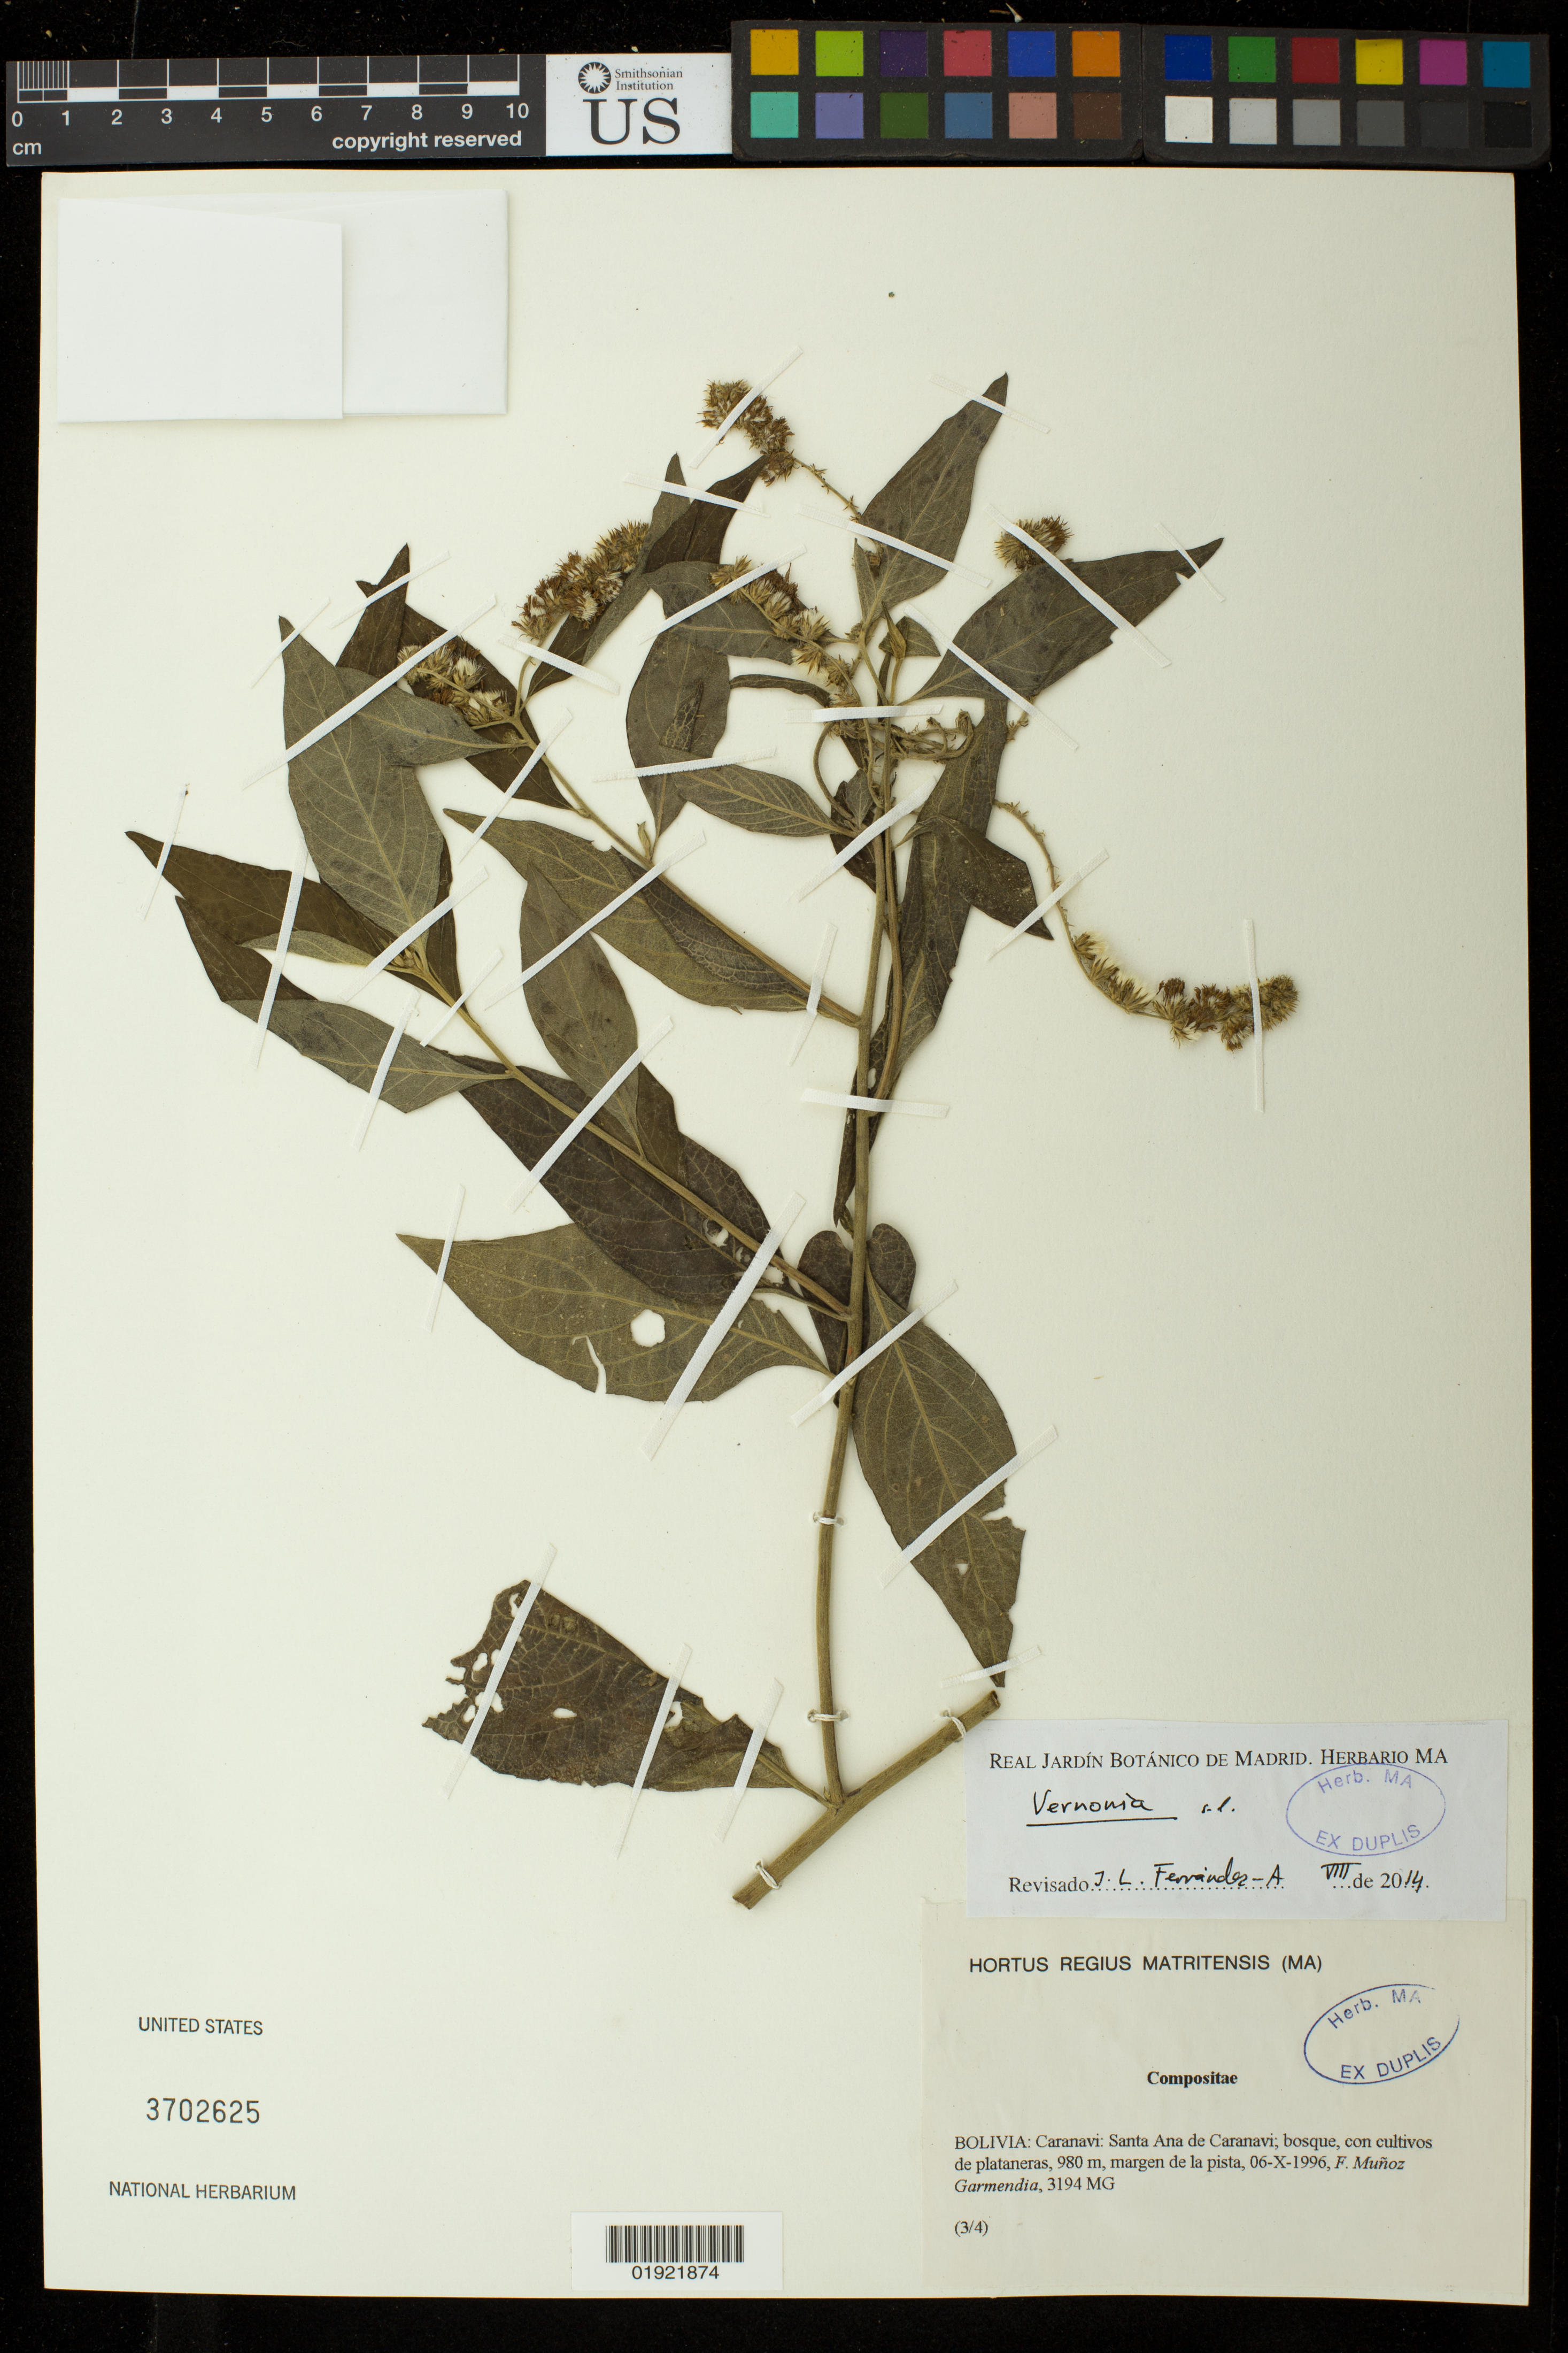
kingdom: Plantae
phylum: Tracheophyta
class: Magnoliopsida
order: Asterales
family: Asteraceae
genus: Lepidaploa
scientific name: Lepidaploa sp.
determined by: Renon, Polla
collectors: F. Muñoz Garmendia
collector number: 3194 MG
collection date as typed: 06-X-1996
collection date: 1996-10-06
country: Bolivia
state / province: La Paz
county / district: Caranavi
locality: Santa Ana de Caranavi; bosque, con cultivos de plataneras, margen de la pista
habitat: con cultivos de plataneras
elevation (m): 980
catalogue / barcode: US 3702625